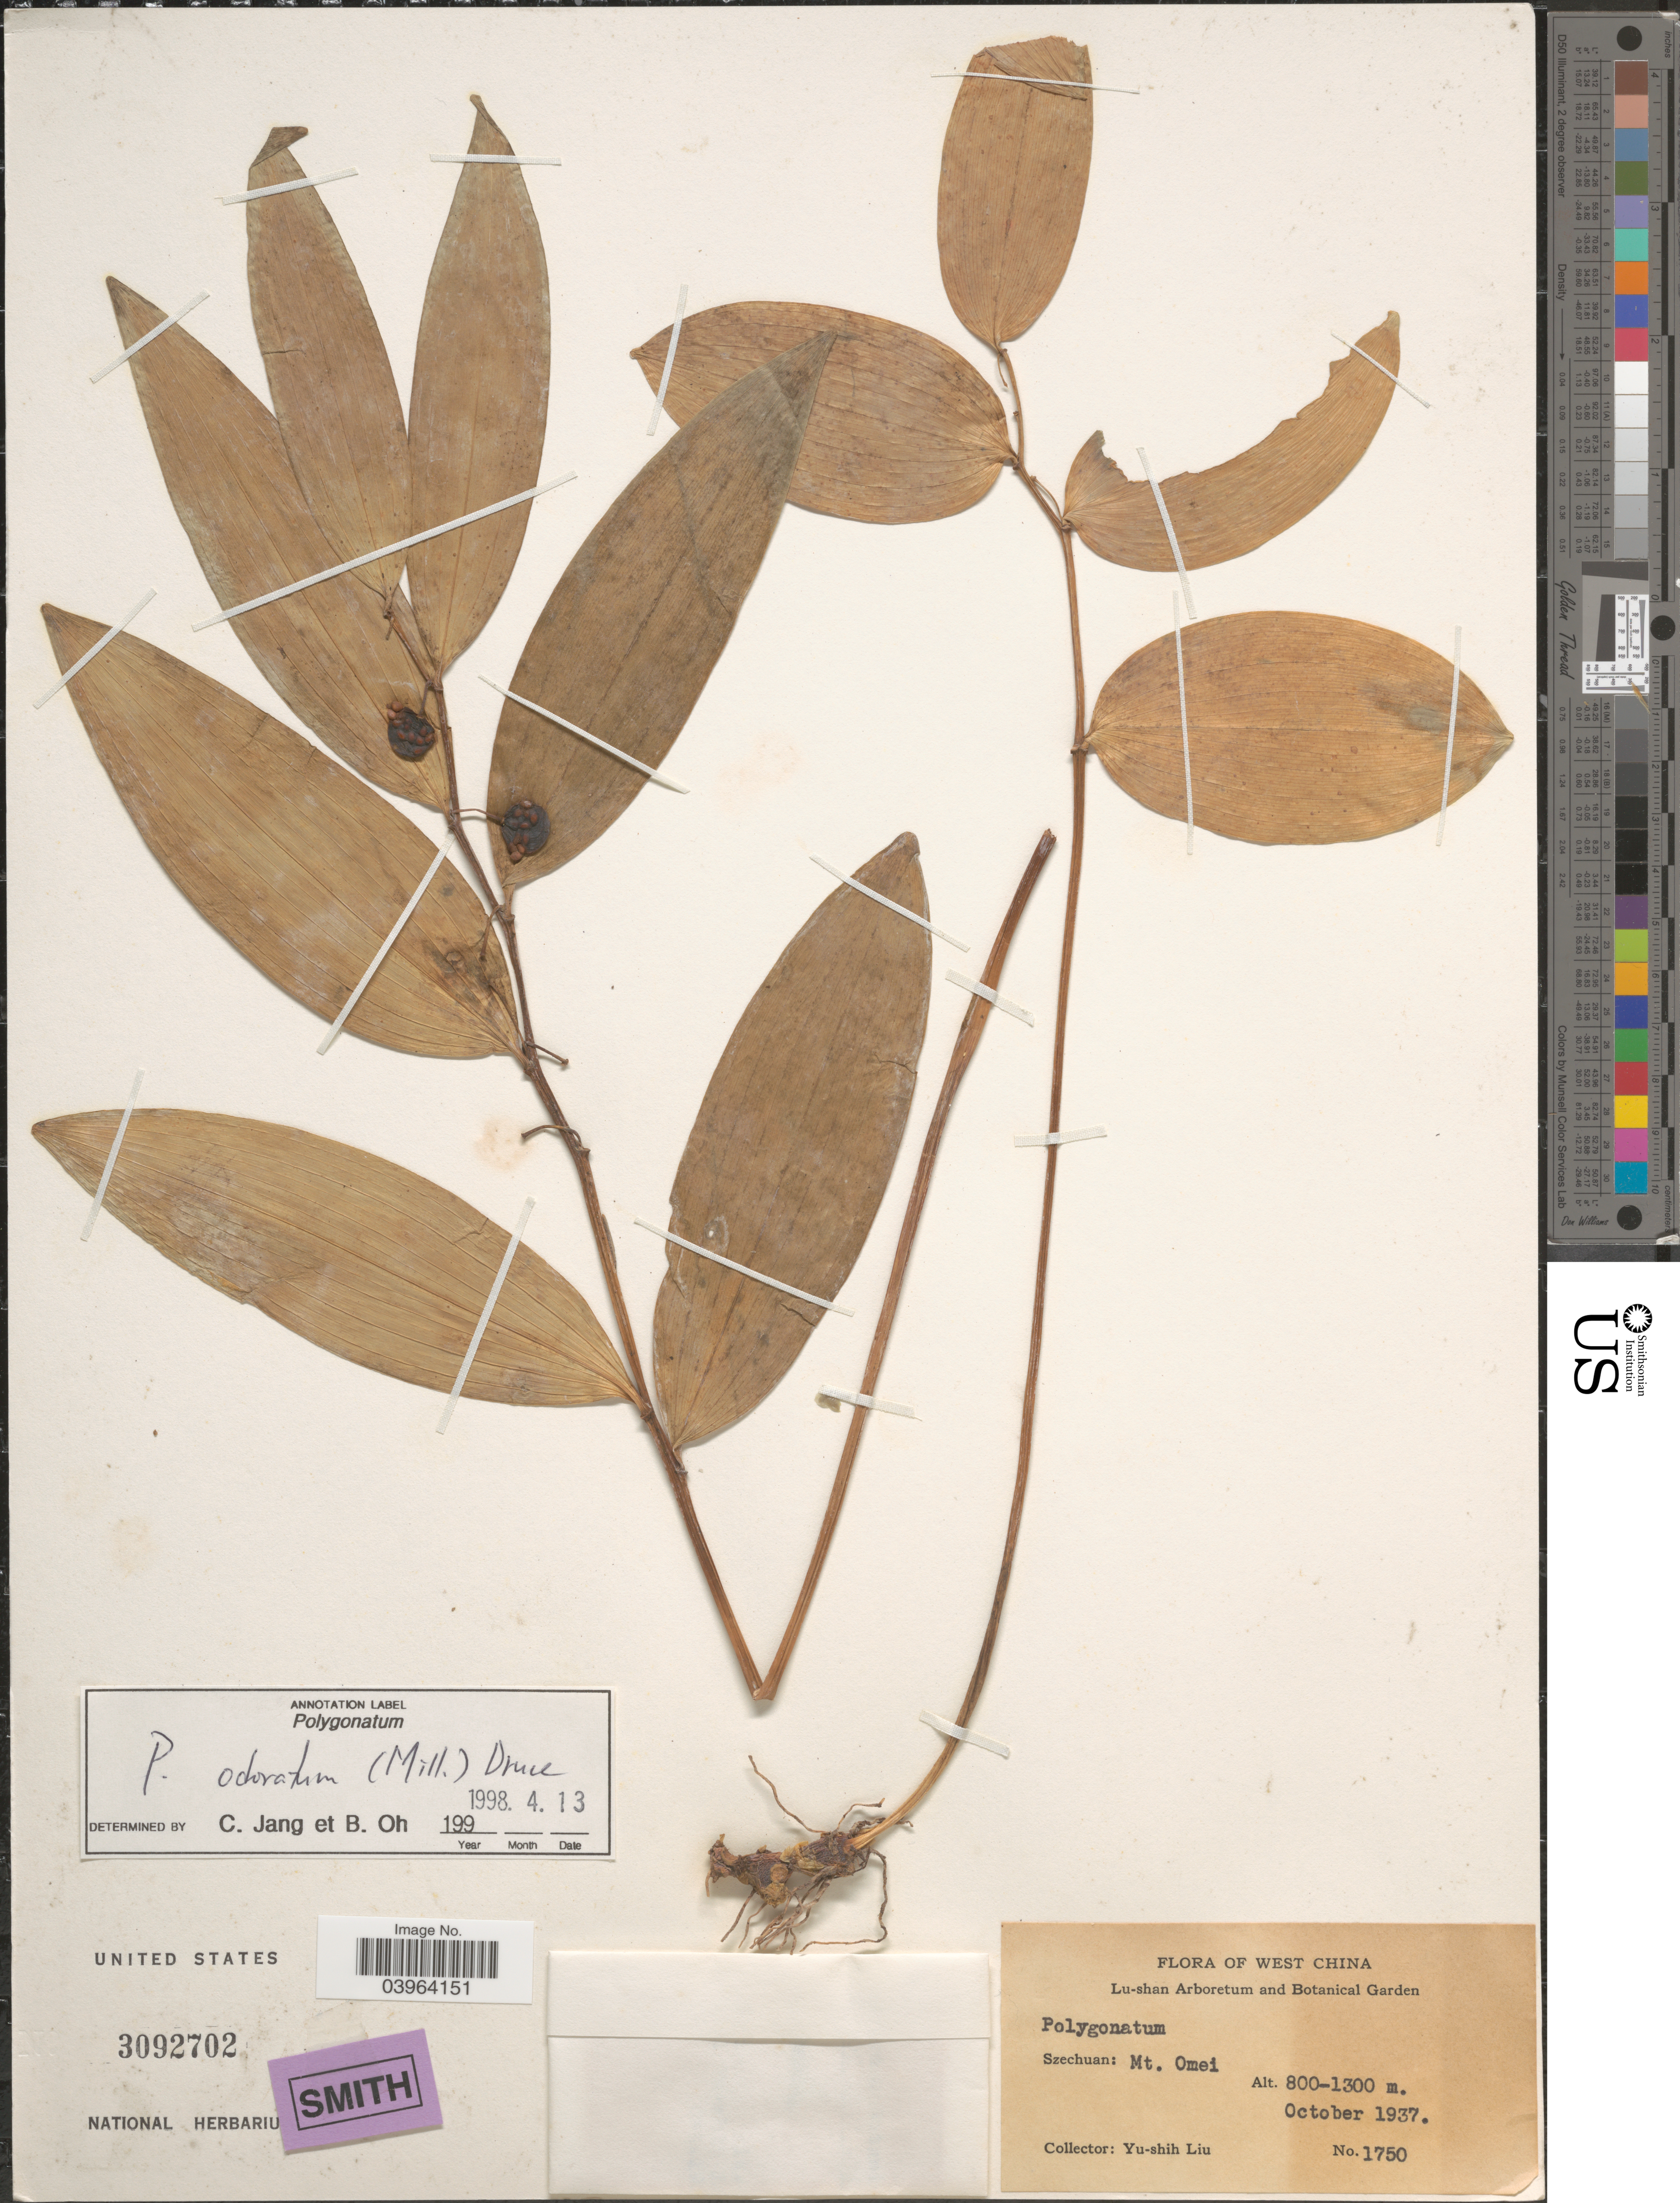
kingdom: Plantae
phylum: Tracheophyta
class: Liliopsida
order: Asparagales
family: Asparagaceae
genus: Polygonatum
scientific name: Polygonatum odoratum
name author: (Mill.) Druce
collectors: Y.-S. Liu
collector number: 1750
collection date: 1937-10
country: China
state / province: Sichuan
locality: West China. Szechuan: Mt. Omei.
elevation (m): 800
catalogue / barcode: US 3092702